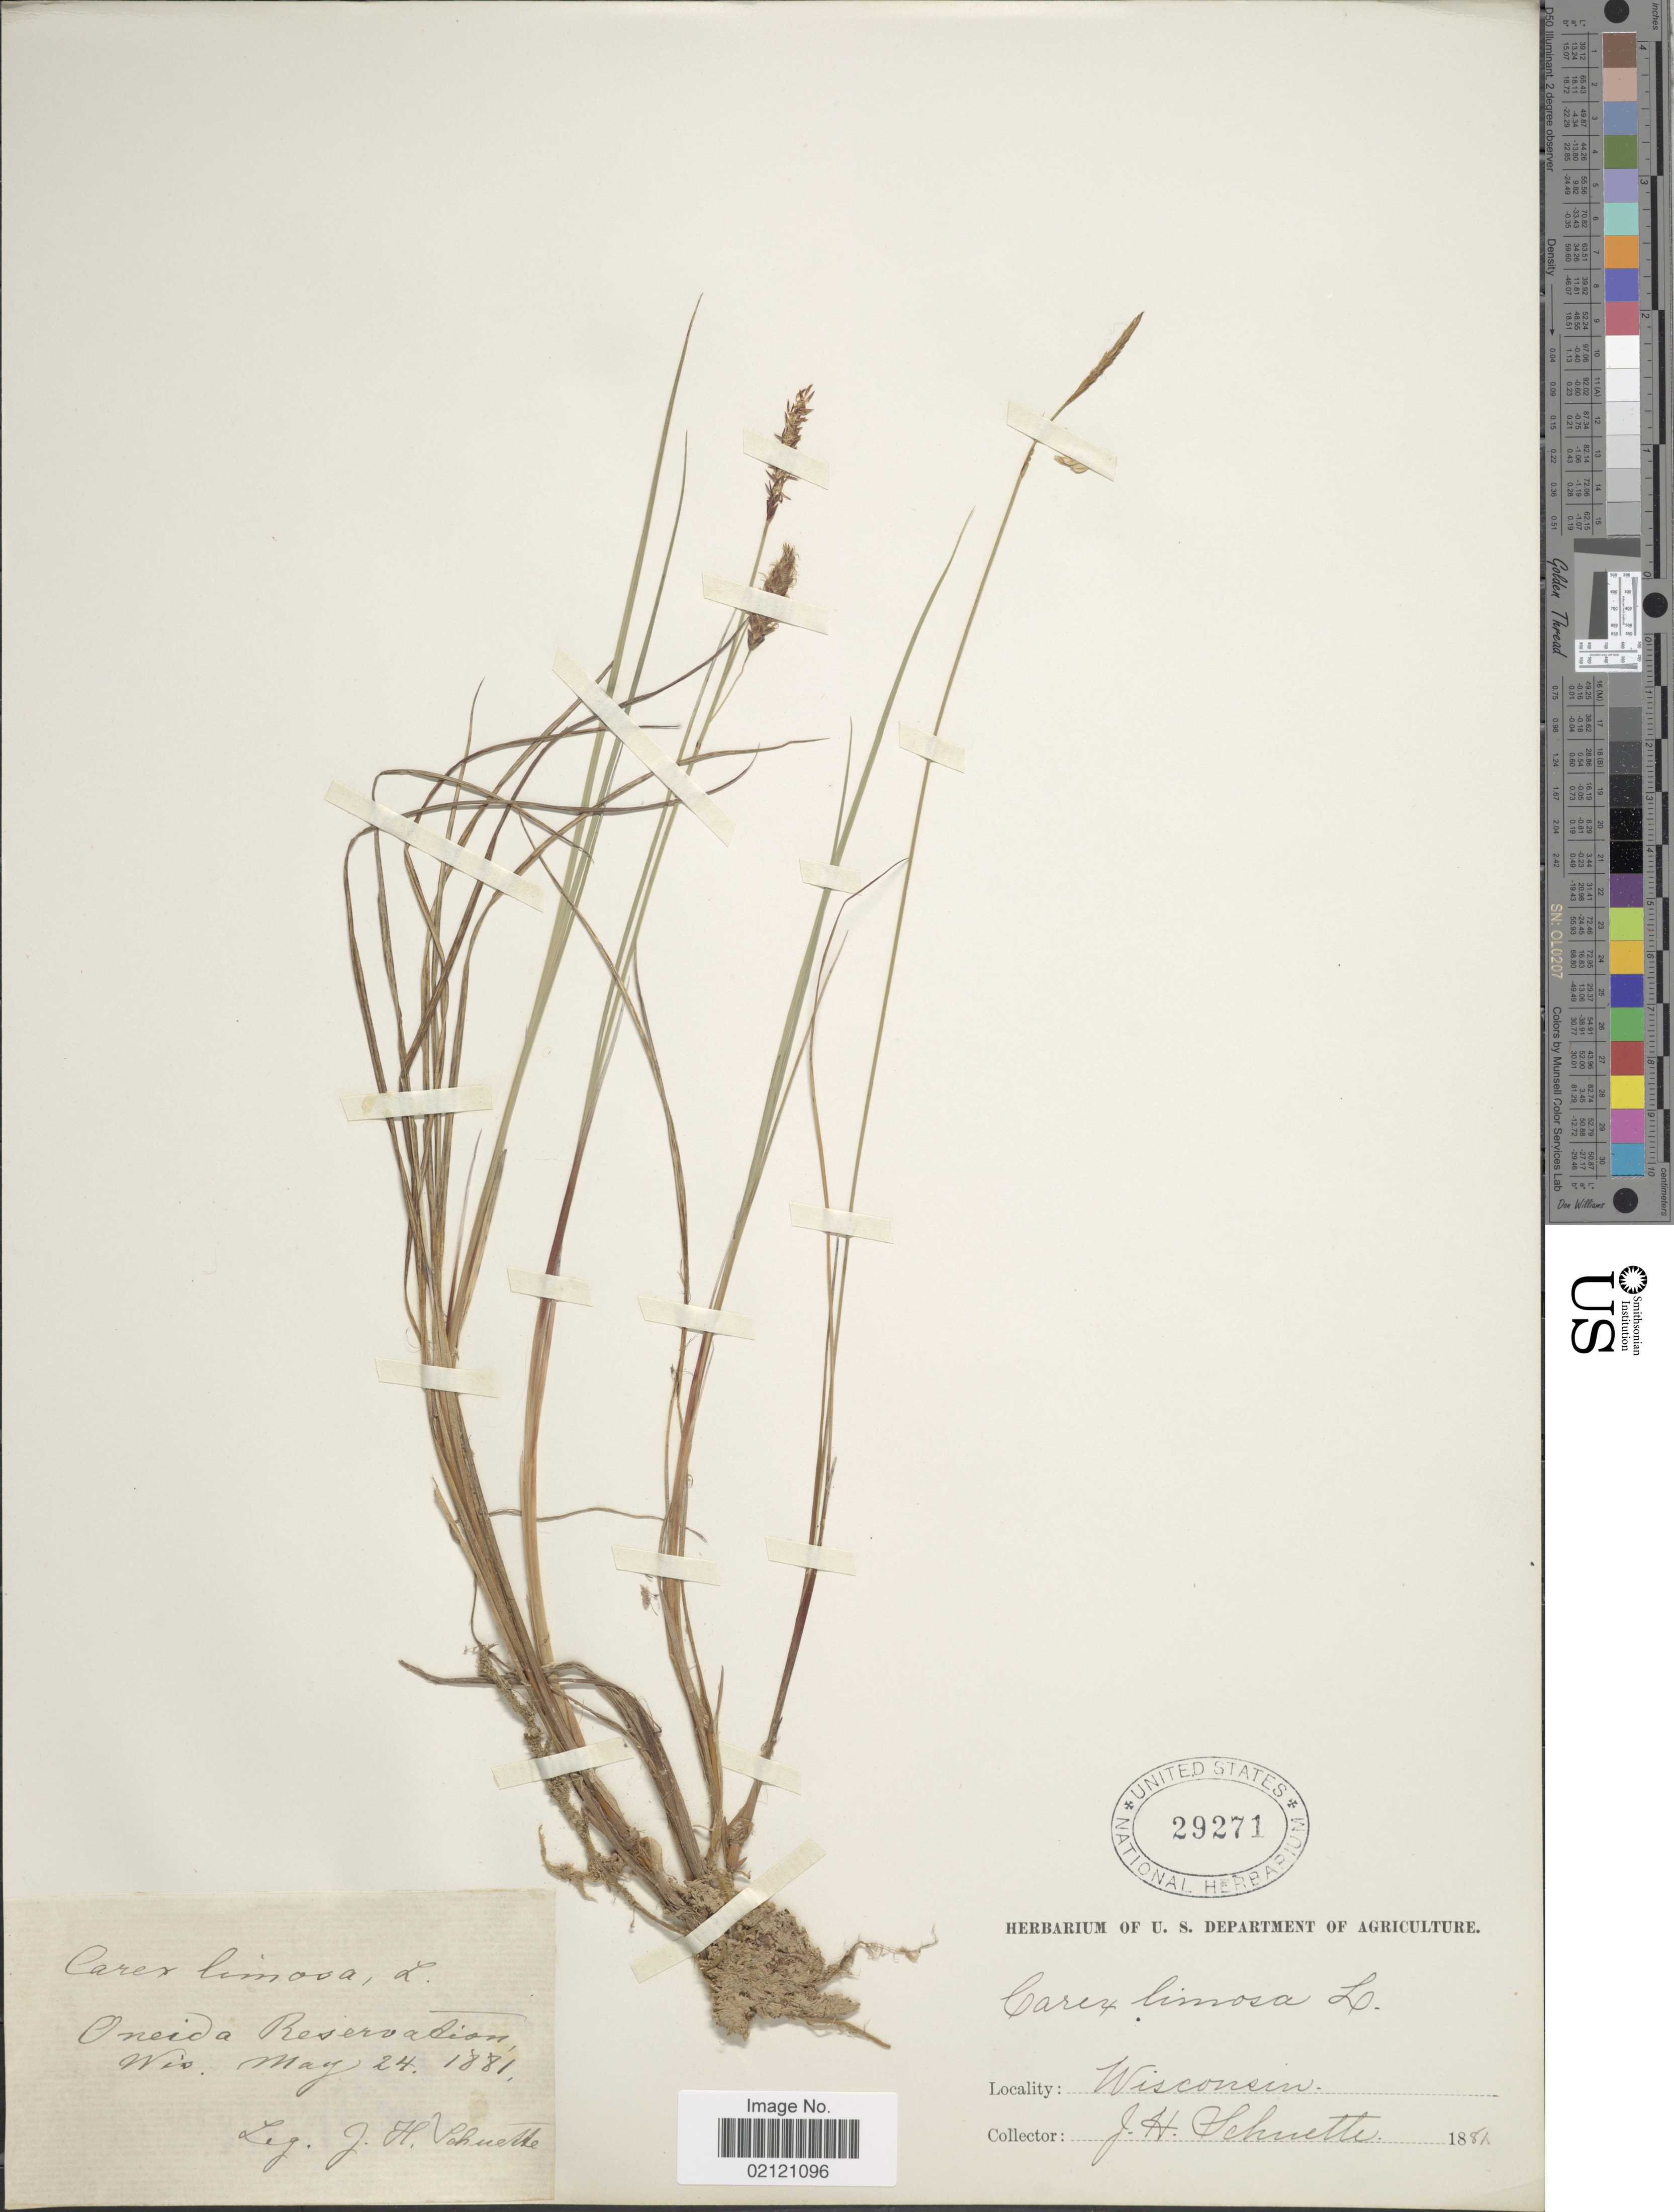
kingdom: Plantae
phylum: Tracheophyta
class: Liliopsida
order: Poales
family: Cyperaceae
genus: Carex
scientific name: Carex limosa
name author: L.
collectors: J. H. Schuette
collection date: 1881-05-24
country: United States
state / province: Wisconsin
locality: Oneida Reservation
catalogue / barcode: US 29271